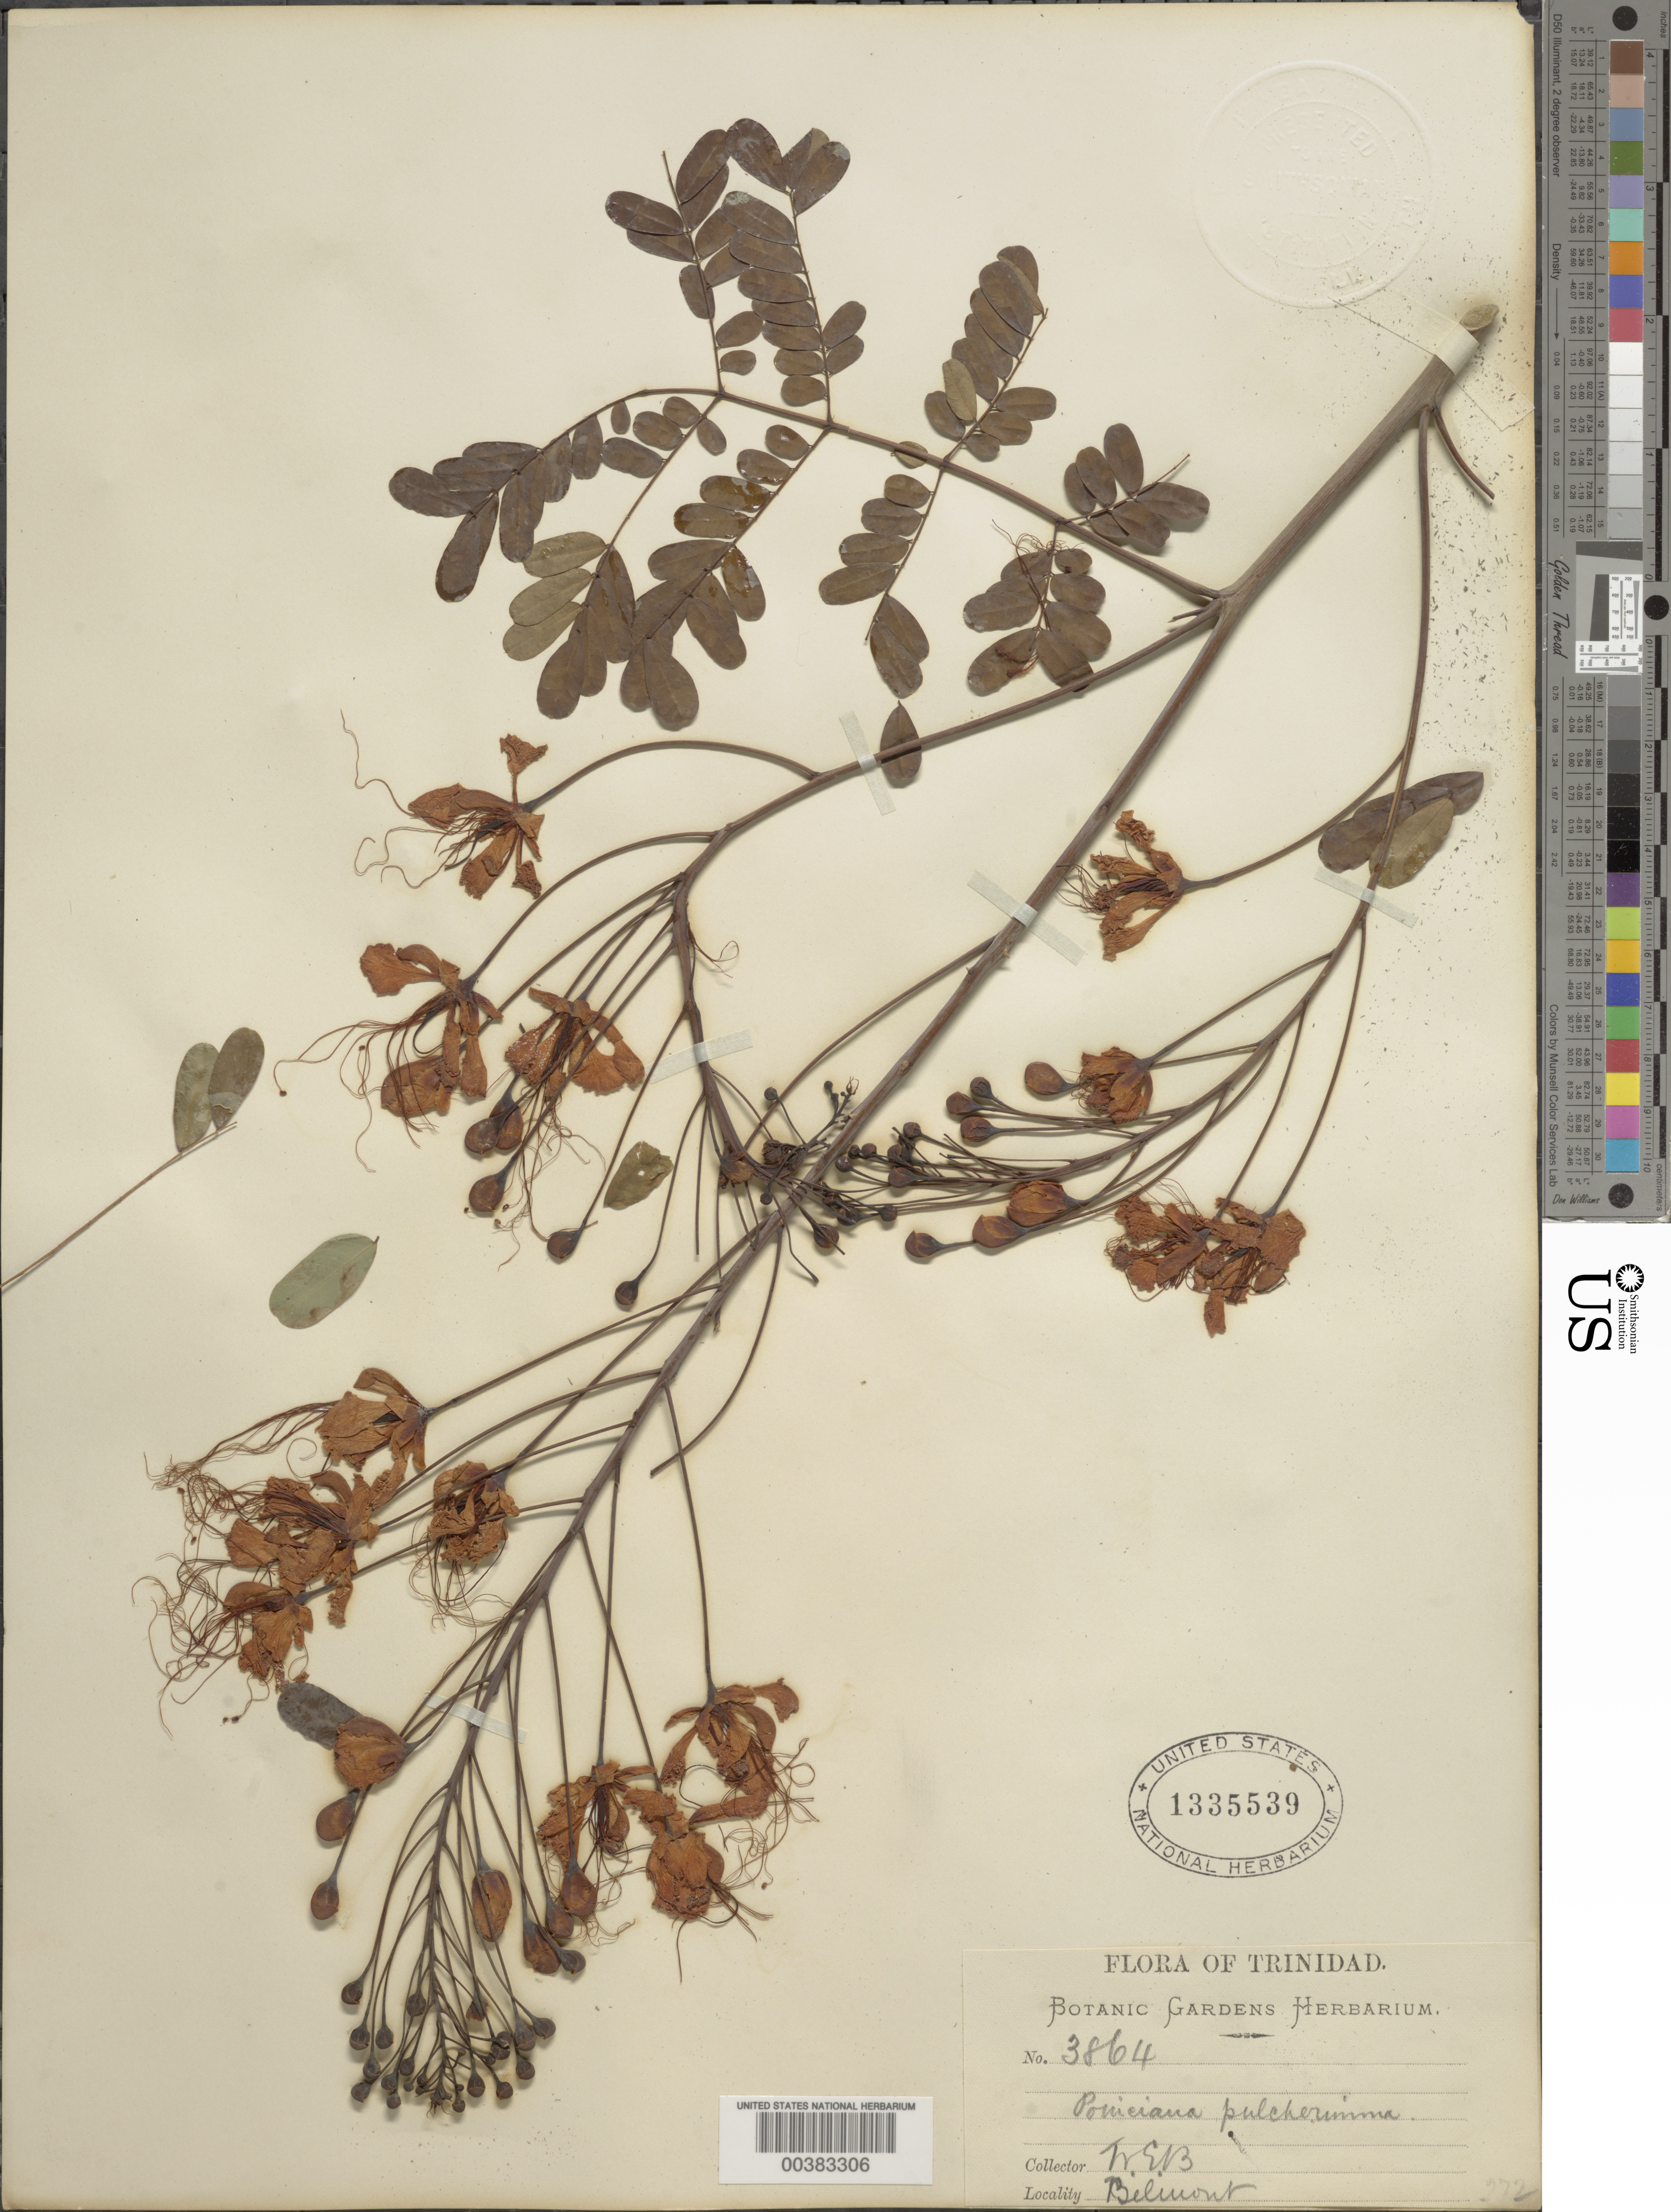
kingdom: Plantae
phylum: Tracheophyta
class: Magnoliopsida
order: Fabales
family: Fabaceae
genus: Caesalpinia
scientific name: Caesalpinia pulcherrima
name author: (L.) Sw.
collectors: J. H. Hart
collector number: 3864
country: Trinidad and Tobago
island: Trinidad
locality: Belmont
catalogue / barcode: US 1335539